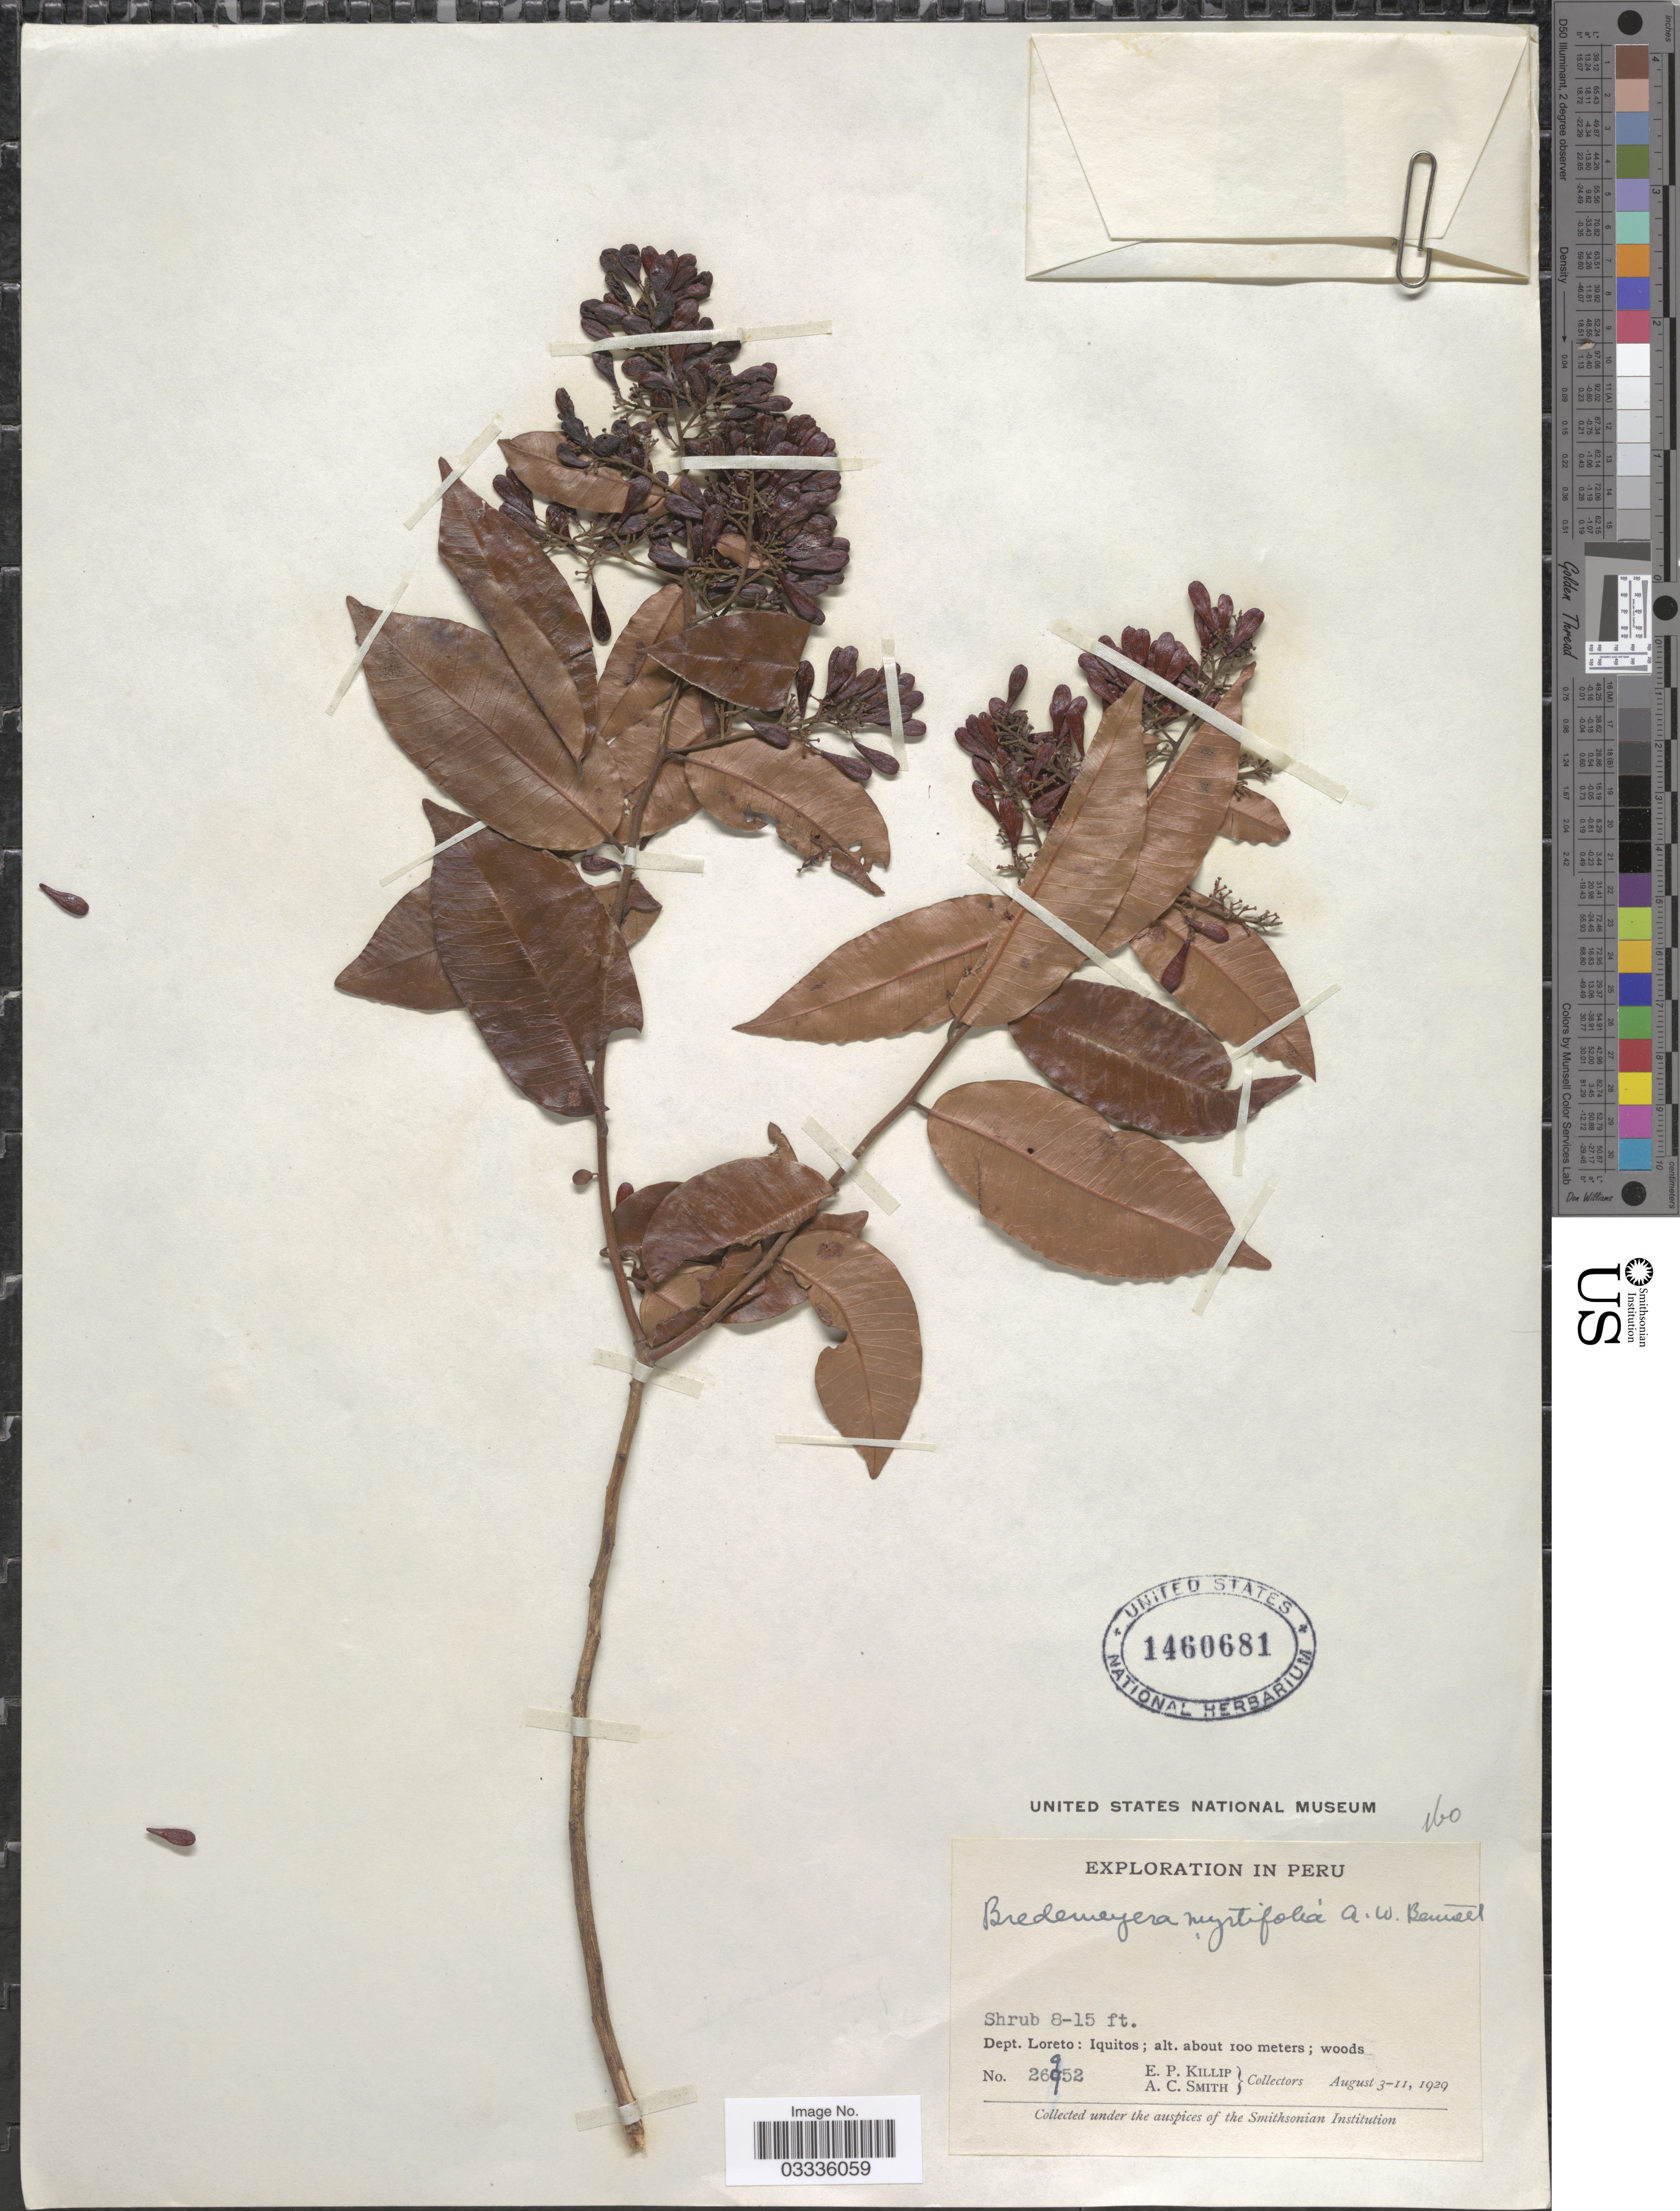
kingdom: Plantae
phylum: Tracheophyta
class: Magnoliopsida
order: Fabales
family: Polygalaceae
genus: Bredemeyera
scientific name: Bredemeyera myrtifolia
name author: A.W. Benn.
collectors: E. P. Killip & A. C. Smith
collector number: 26952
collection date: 1929-08-03/1929-08-11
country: Peru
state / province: Loreto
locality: Dept. Loreto: Iquitos.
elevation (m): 100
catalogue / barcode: US 1460681